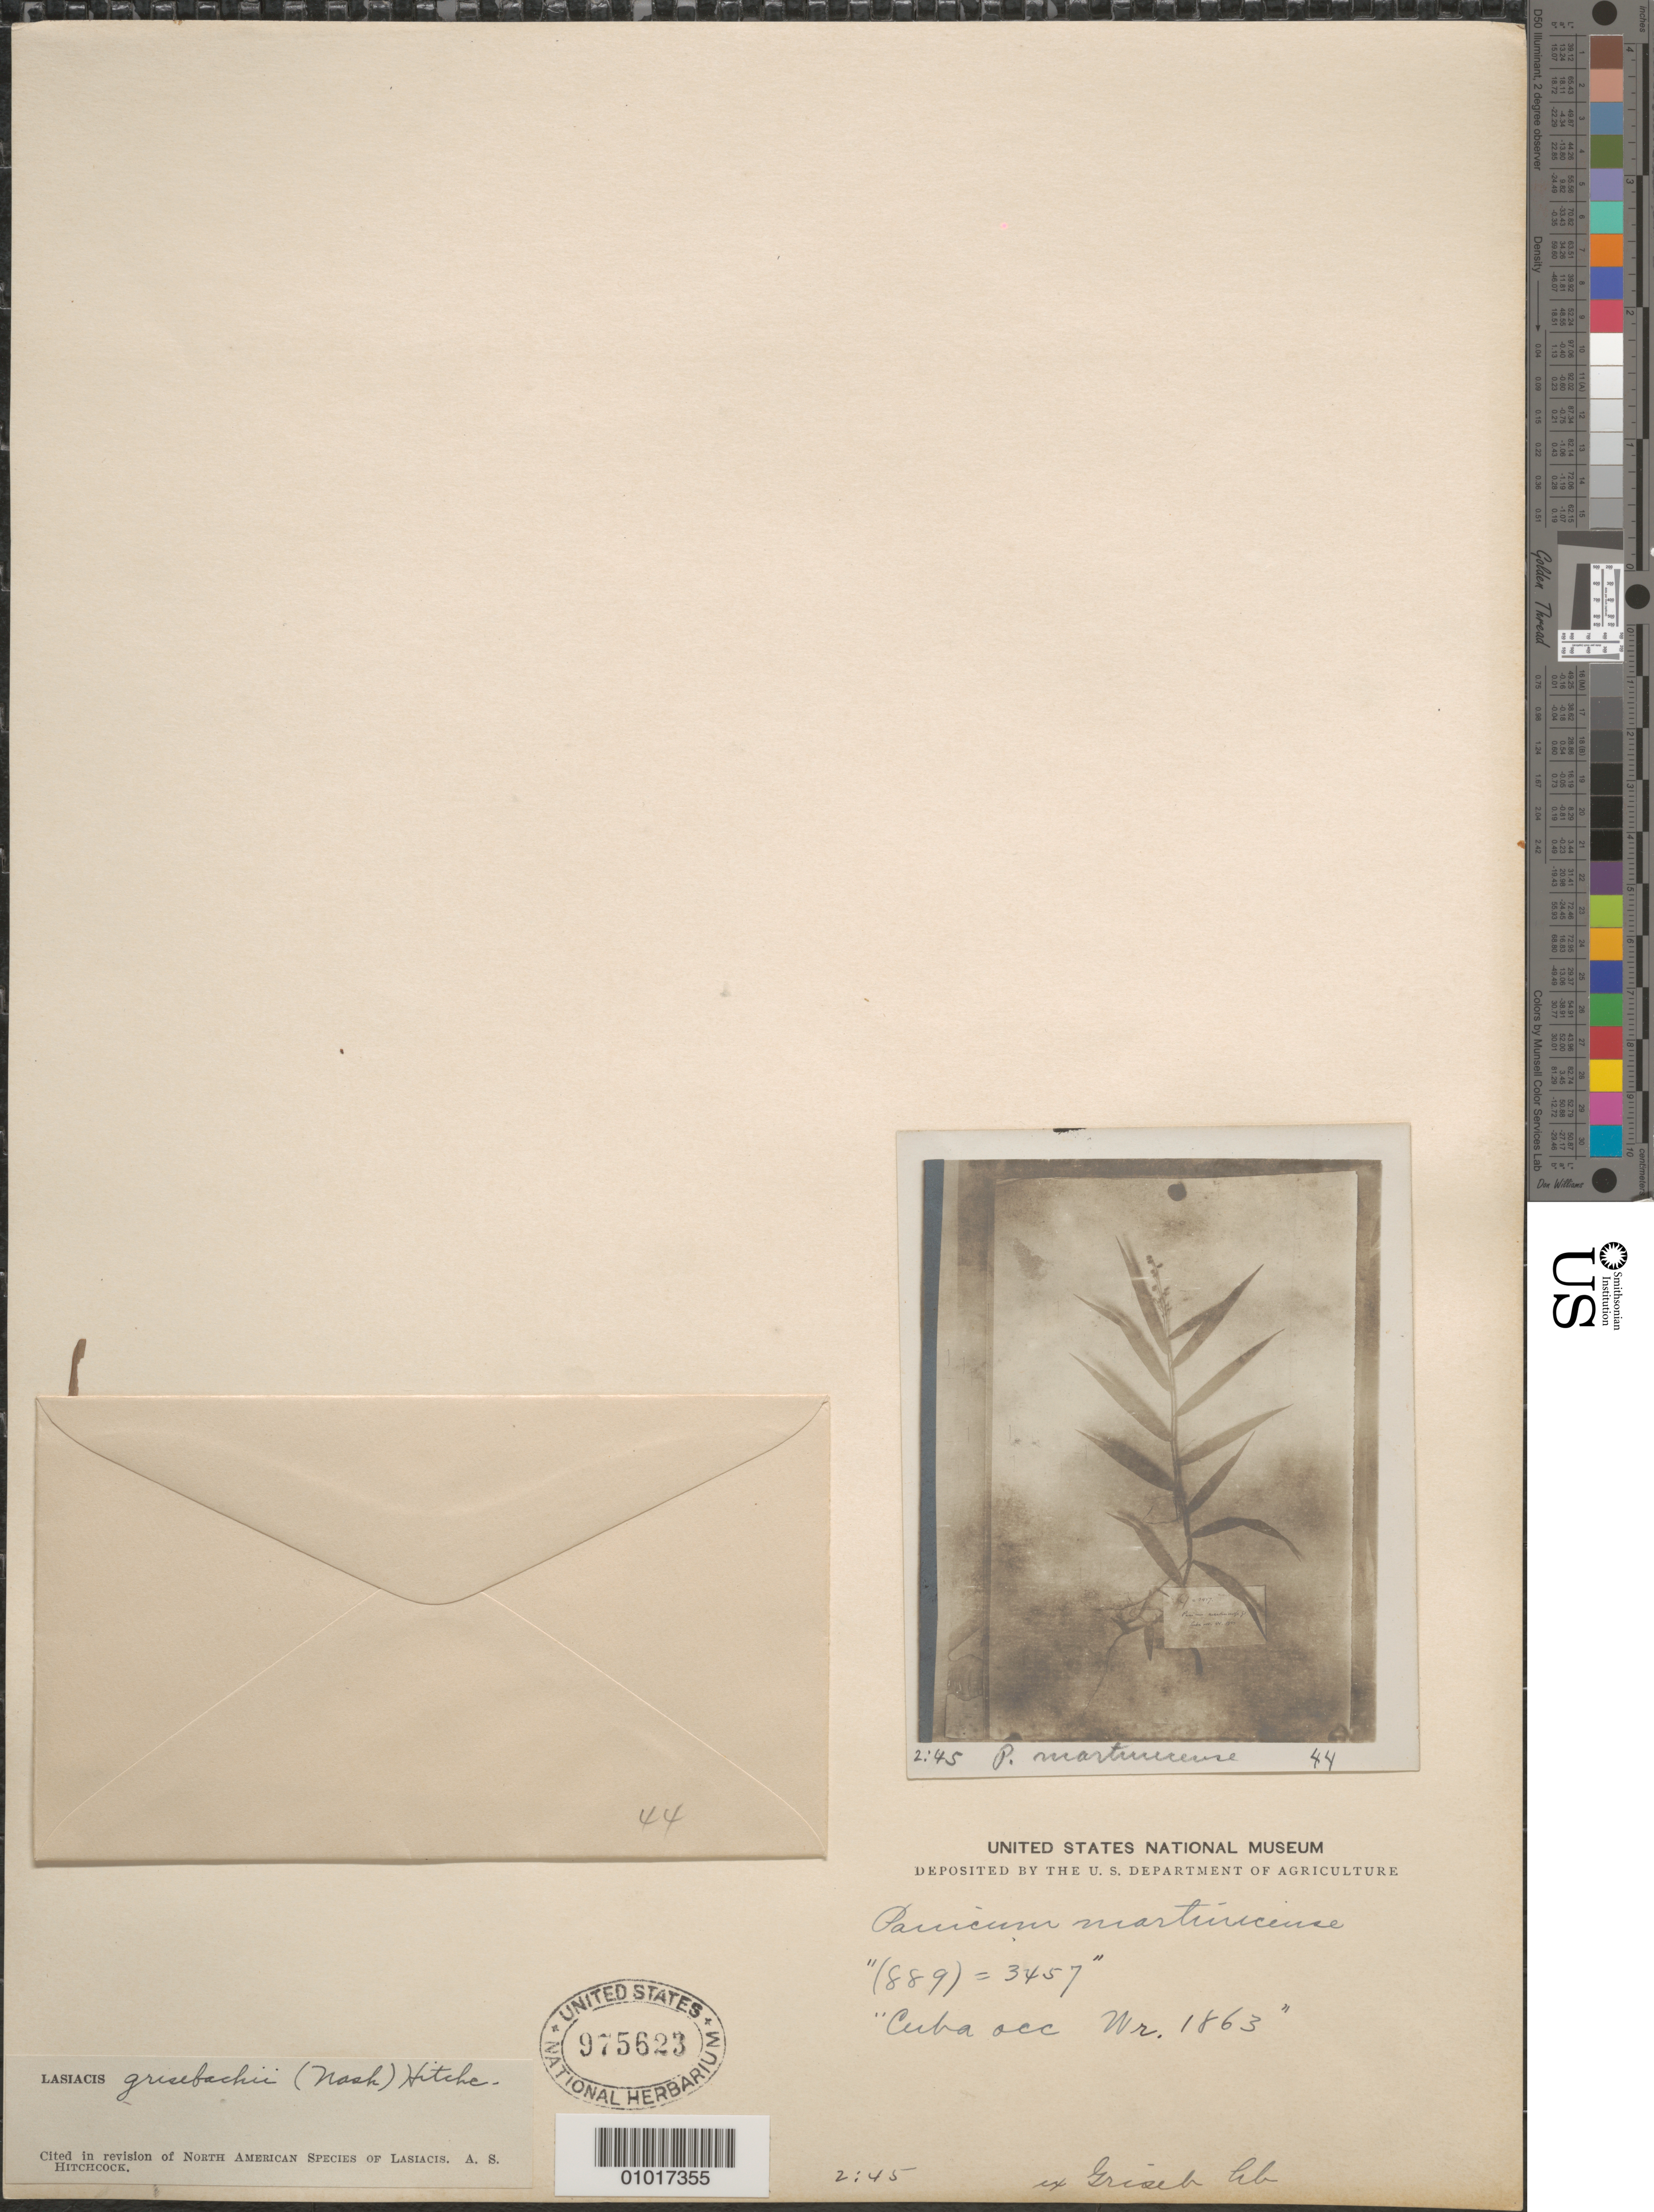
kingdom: Plantae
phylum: Tracheophyta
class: Liliopsida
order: Poales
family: Poaceae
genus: Lasiacis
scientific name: Lasiacis grisebachii var. grisebachii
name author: (Nash) Hitchc.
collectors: C. Wright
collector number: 44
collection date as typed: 01 Jan 1863 to 31 Dec 1863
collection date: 1863-01-01/1863-12-31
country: Cuba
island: Cuba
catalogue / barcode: US 975623